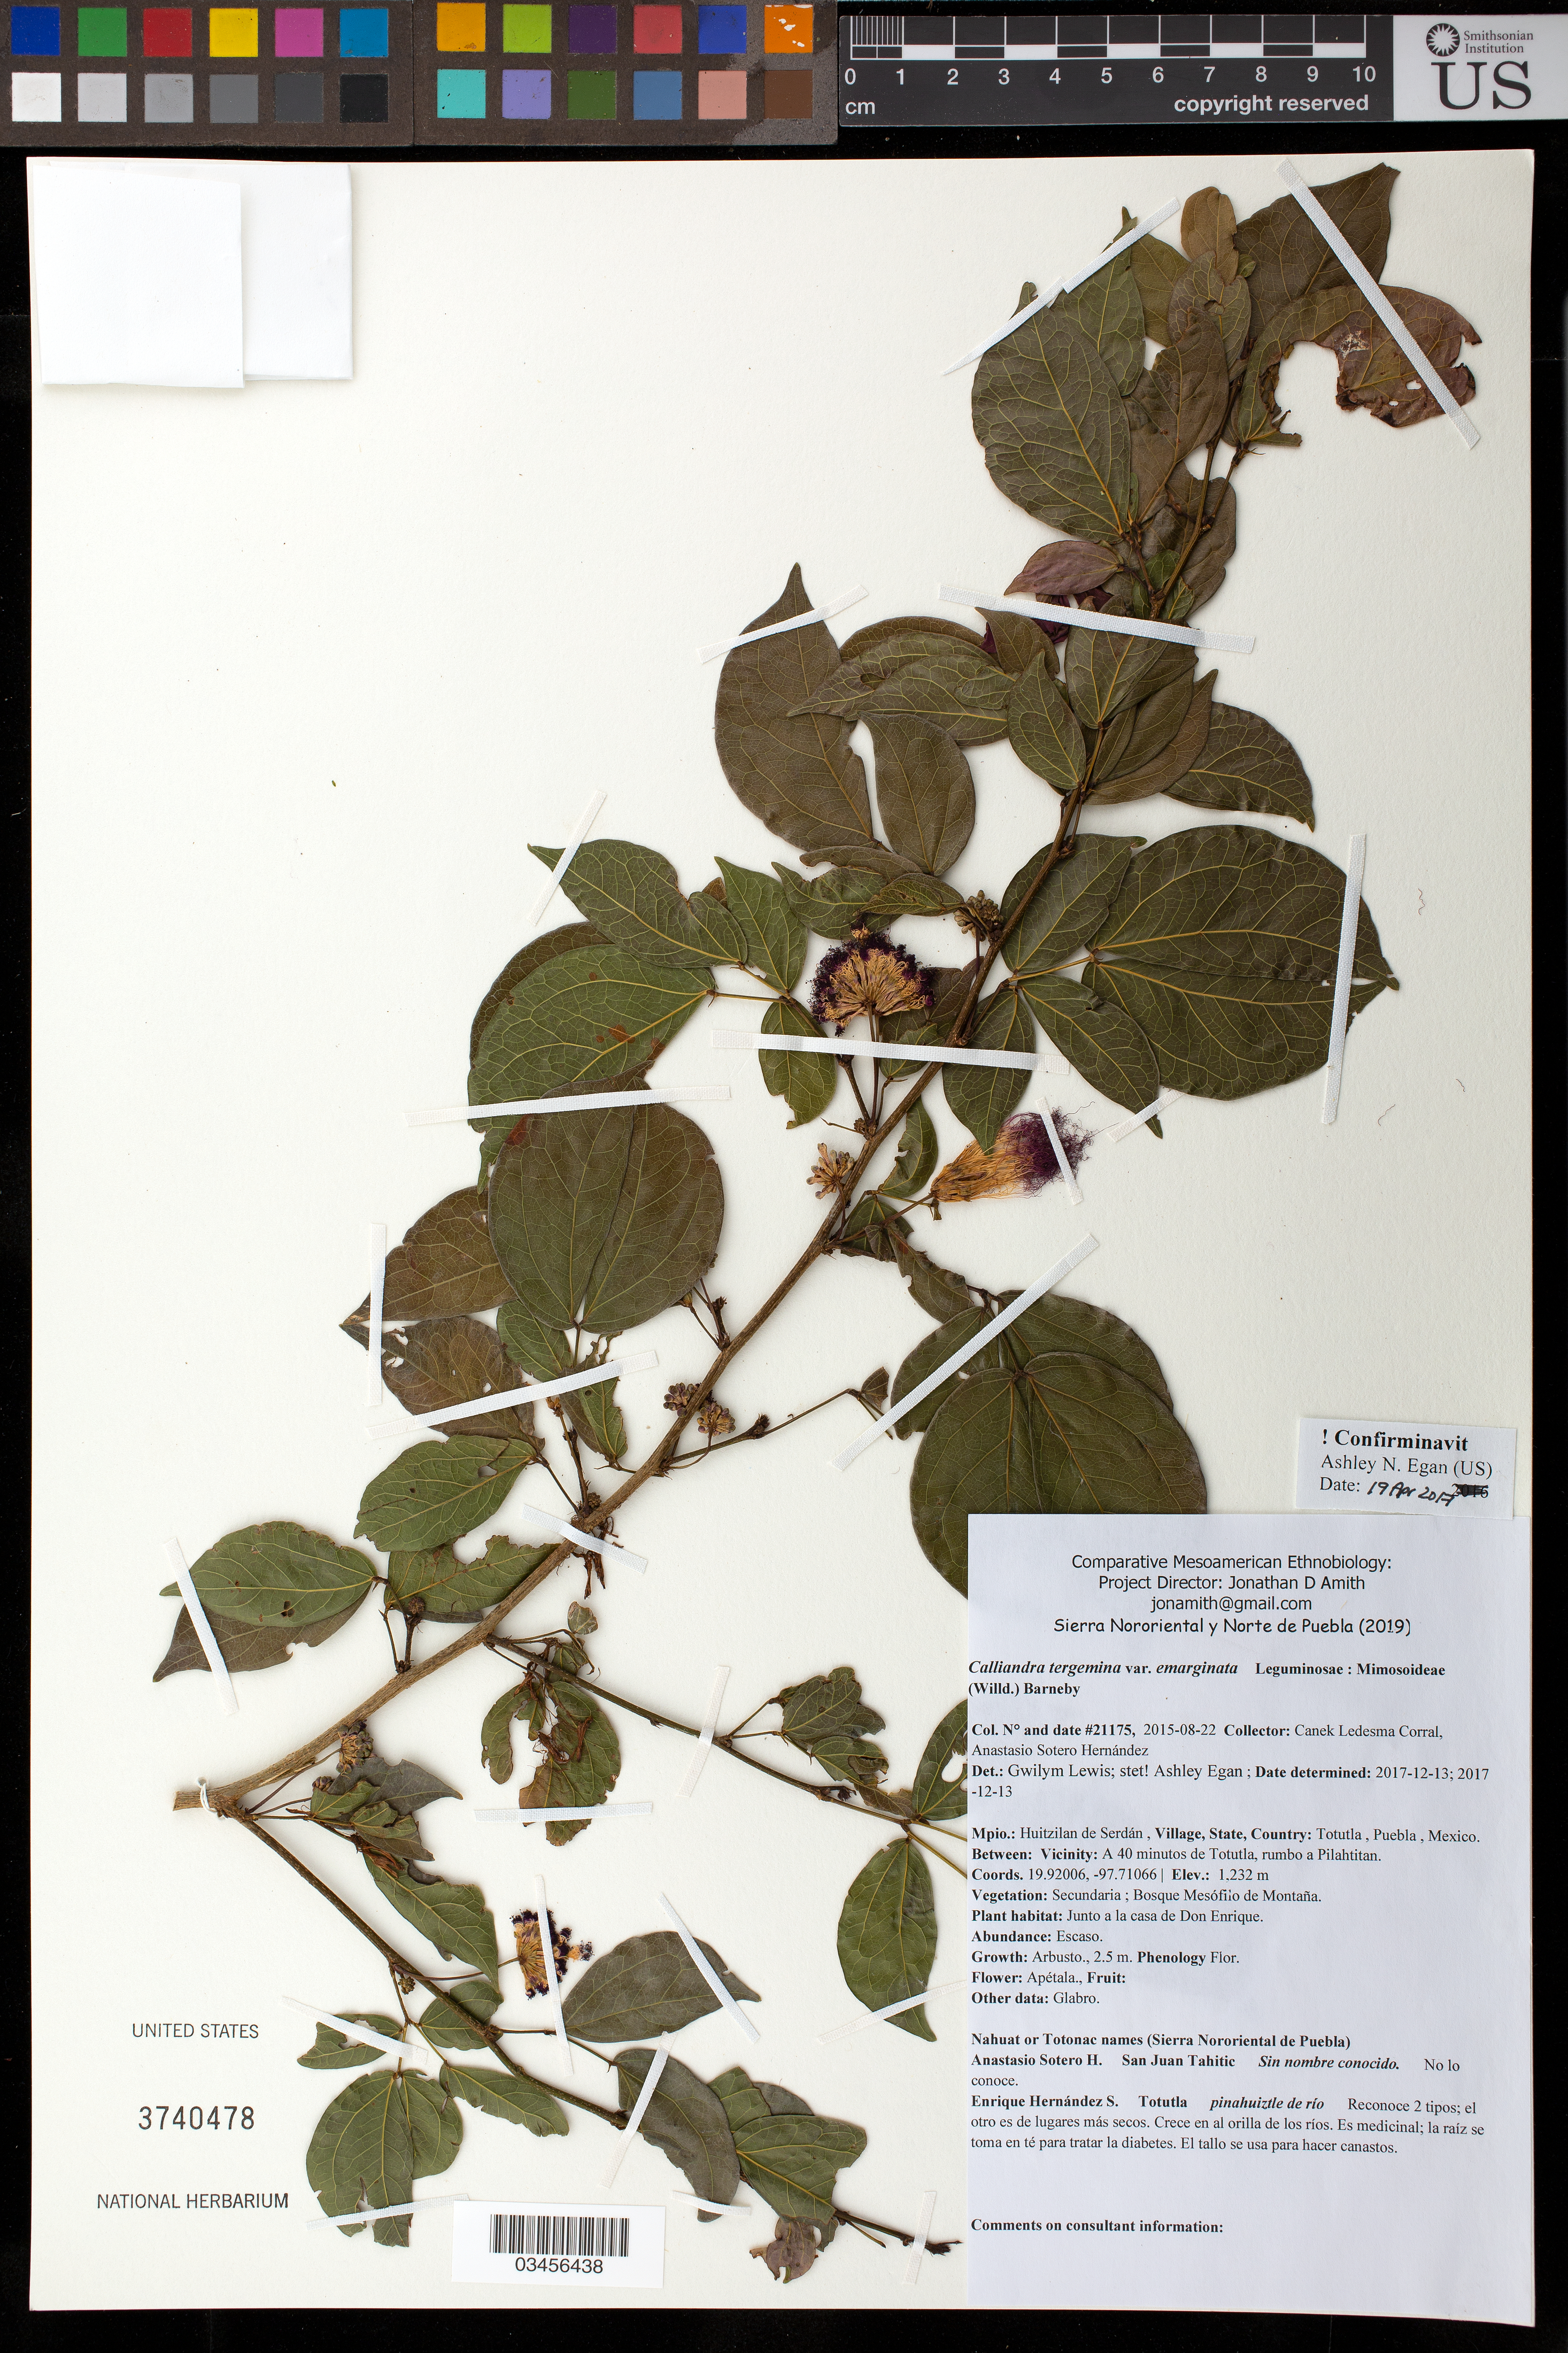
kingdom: Plantae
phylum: Tracheophyta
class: Magnoliopsida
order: Fabales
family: Fabaceae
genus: Calliandra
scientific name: Calliandra tergemina var. emarginata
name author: (Willd.) Barneby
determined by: Coombes, Allen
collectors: Canek Ledesma C. & A. Sotero H.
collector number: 21175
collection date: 2015-08-22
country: México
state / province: Puebla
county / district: Huitzilan de Serdán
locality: PUEBLO: Totutla; LOCALIDAD EXACTA: A 40 minutos de Totutla, rumbo a Pilahtitan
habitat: Bosque mesófilo de montaña | Junto a la casa de Don Enrique.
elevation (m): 1232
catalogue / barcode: US 3740478